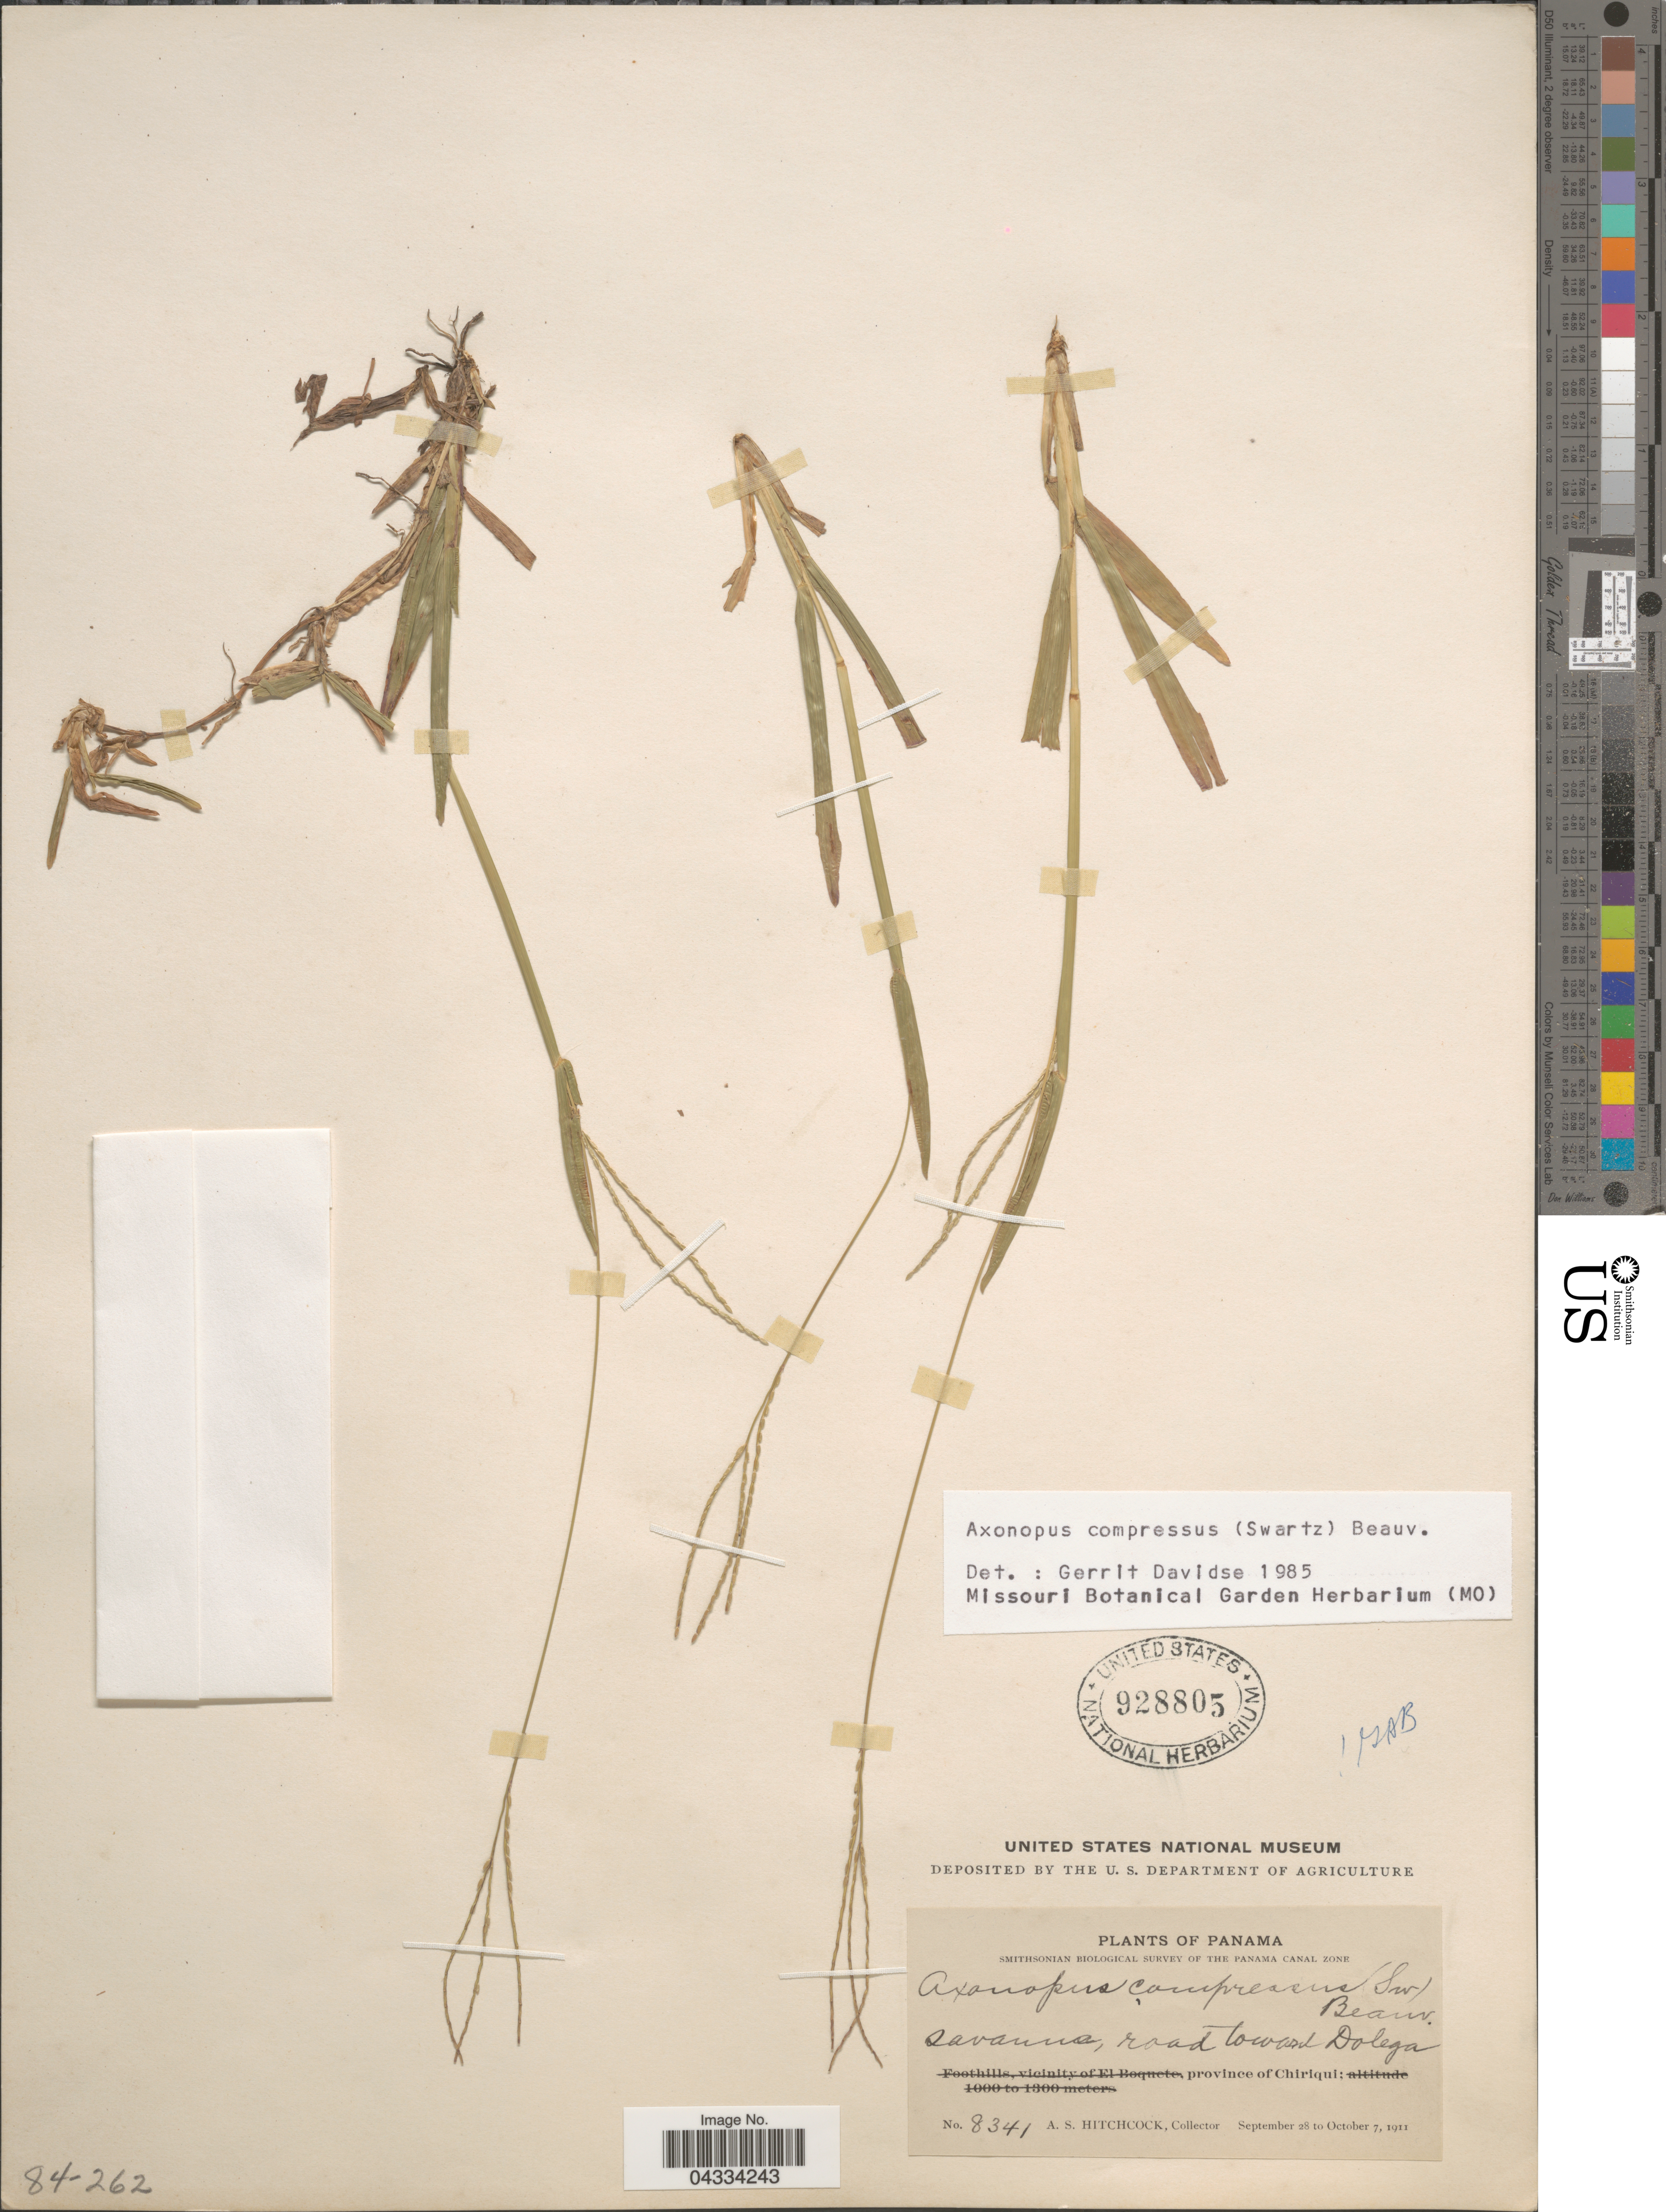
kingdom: Plantae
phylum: Tracheophyta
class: Liliopsida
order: Poales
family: Poaceae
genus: Axonopus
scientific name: Axonopus compressus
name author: (Sw.) P. Beauv.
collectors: A. S. Hitchcock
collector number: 8341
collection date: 1911-09-28/1911-10-07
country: Panama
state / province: Chiriqui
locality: Smithsonian Biological Survey of the Panama Canal Zone. Savanna, road toward Dolega.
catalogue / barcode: US 928805